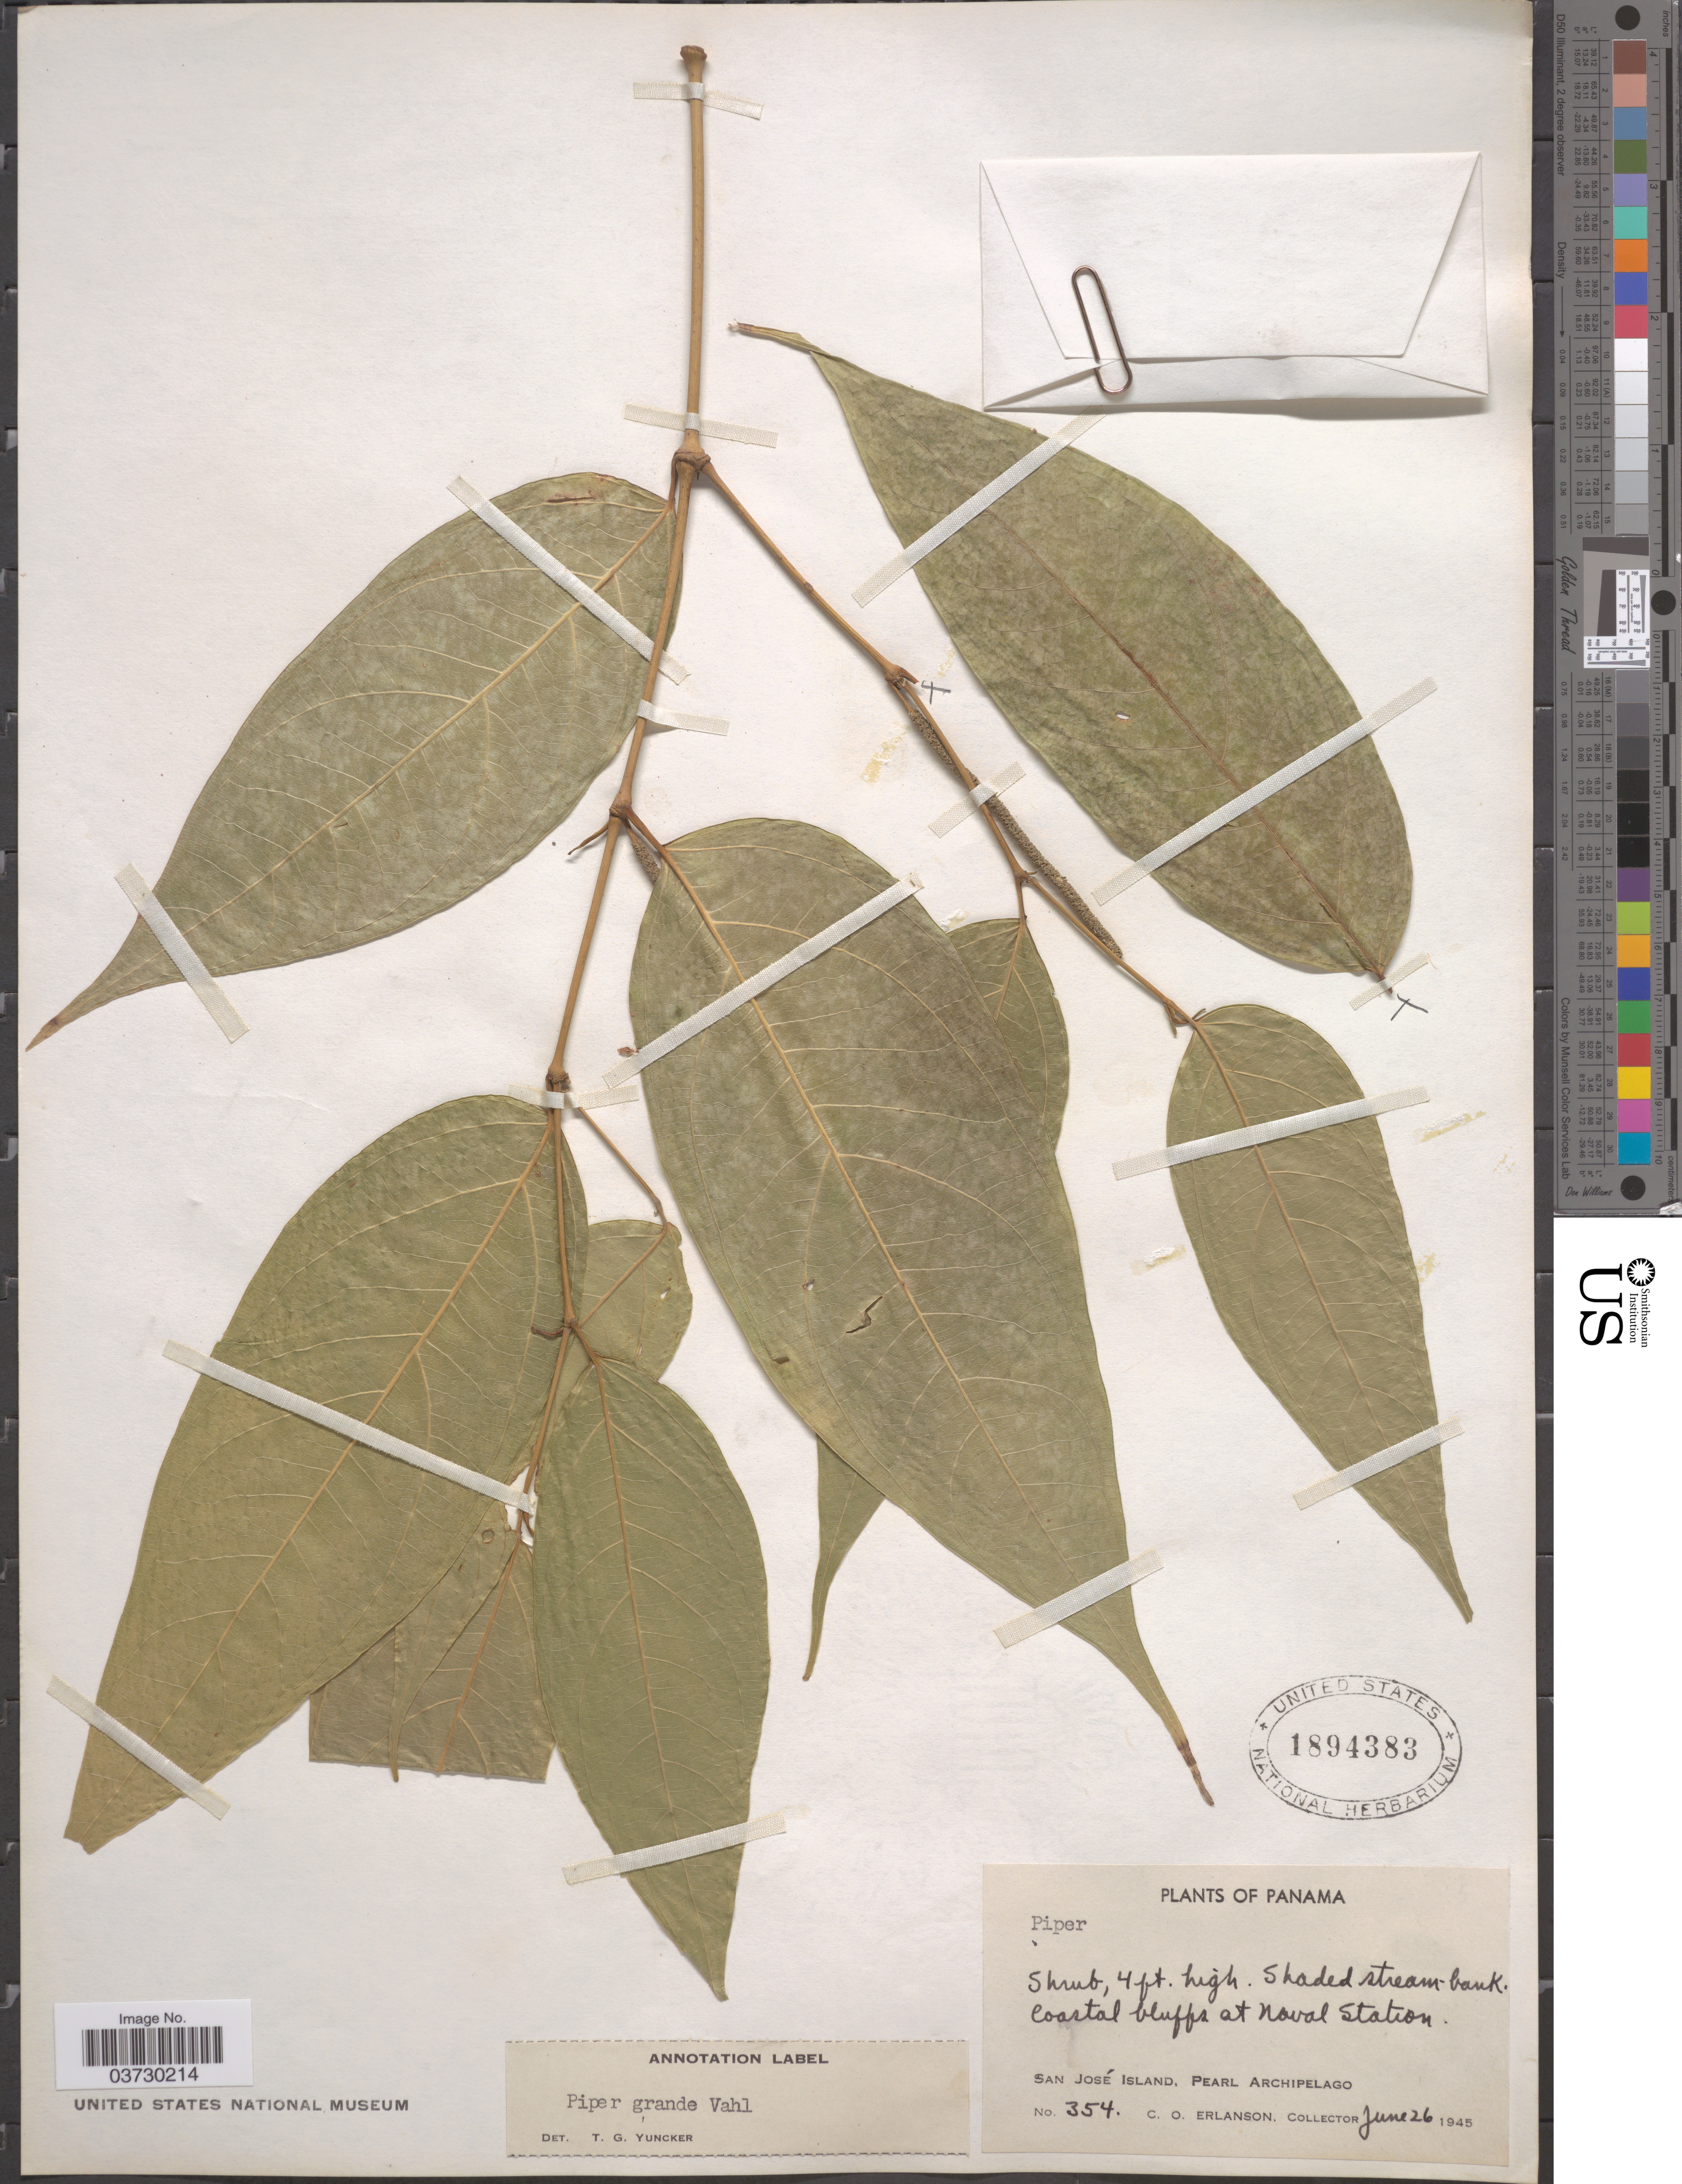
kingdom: Plantae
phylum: Tracheophyta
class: Magnoliopsida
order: Piperales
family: Piperaceae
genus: Piper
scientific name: Piper grande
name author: Vahl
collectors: C. O. Erlanson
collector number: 354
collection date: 1945-06-26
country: Panama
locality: Shaded stream -bank. Coastal bluffs at Naval Station. San José Island, Pearl Archipelago.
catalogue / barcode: US 1894383